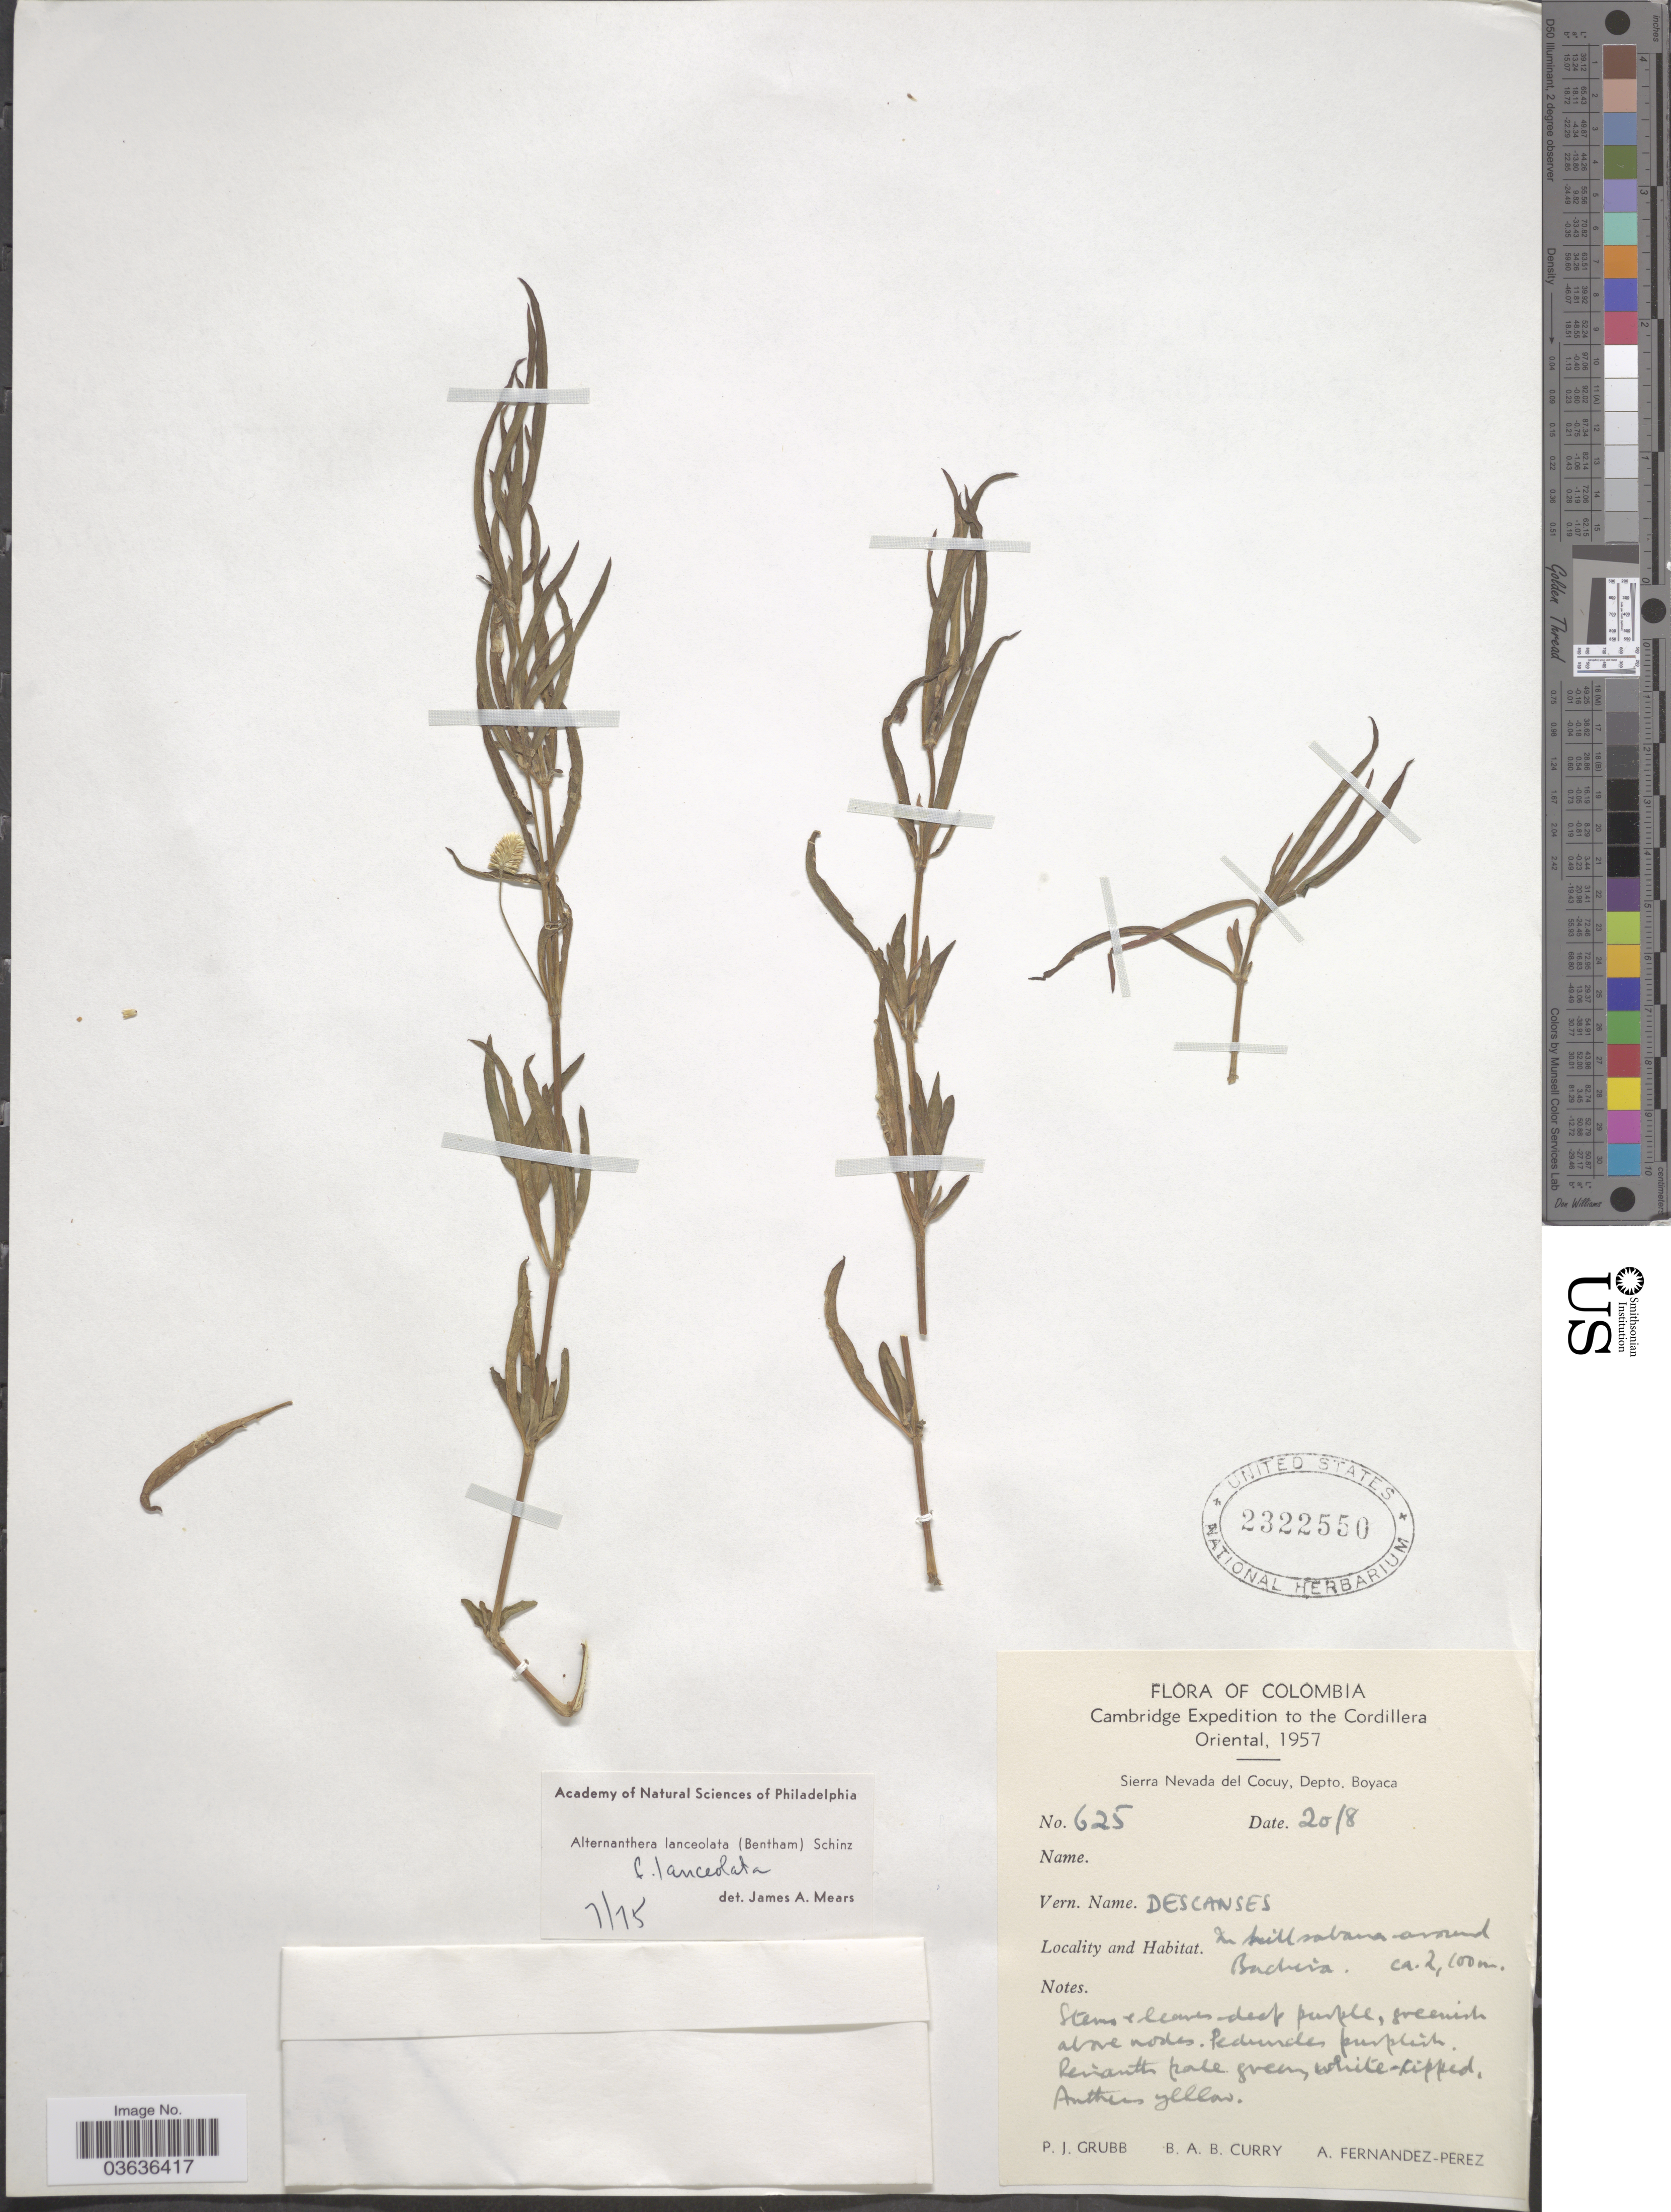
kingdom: Plantae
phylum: Tracheophyta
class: Magnoliopsida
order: Caryophyllales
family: Amaranthaceae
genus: Alternanthera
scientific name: Alternanthera lanceolata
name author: (Benth.) Schinz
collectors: P. J. Grubb, B. A. B. Curry & A. Fernández-Pérez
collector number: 625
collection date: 1957-08-20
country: Colombia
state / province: Boyacá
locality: Cordillera Oriental. Sierra Nevada del Cocuy, Depto. Boyaca. In hill sabana around Bachira.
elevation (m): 2100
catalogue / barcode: US 2322550